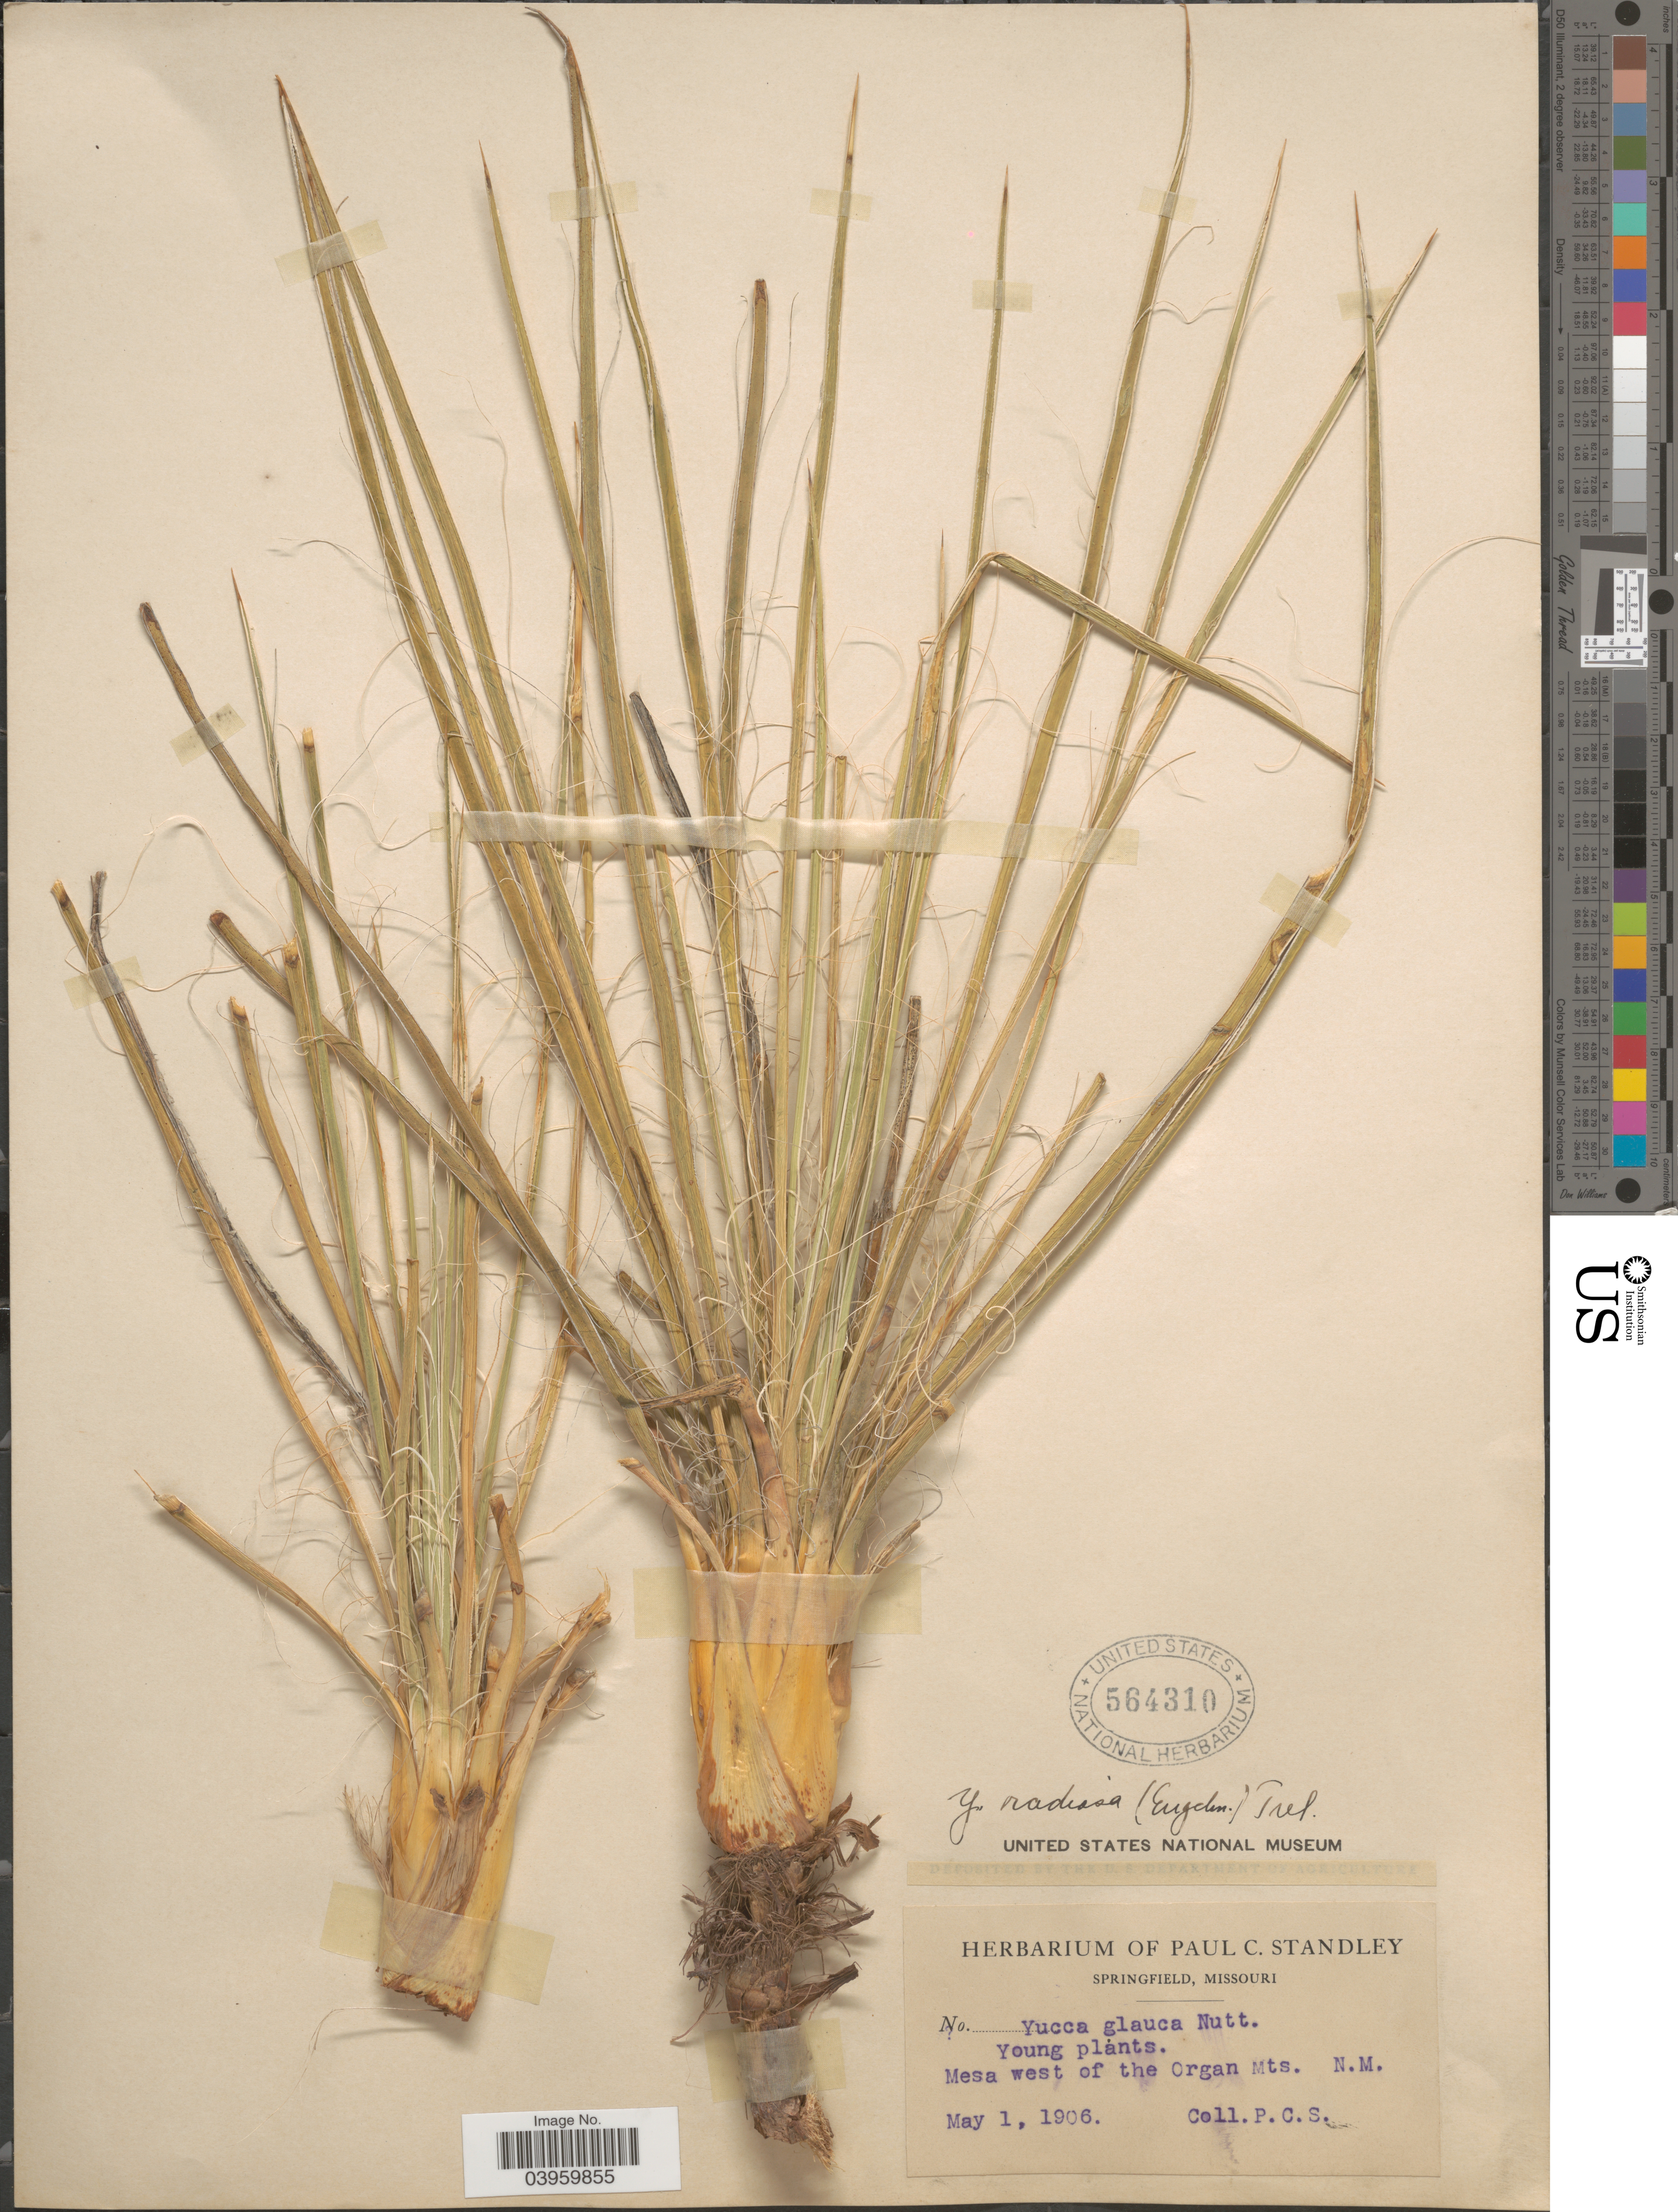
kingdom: Plantae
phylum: Tracheophyta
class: Liliopsida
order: Asparagales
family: Asparagaceae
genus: Yucca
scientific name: Yucca elata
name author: (Engelm.) Engelm.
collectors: P. C. Standley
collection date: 1906-05-01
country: United States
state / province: New Mexico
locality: Mesa west of the Organ Mts.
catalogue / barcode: US 564310